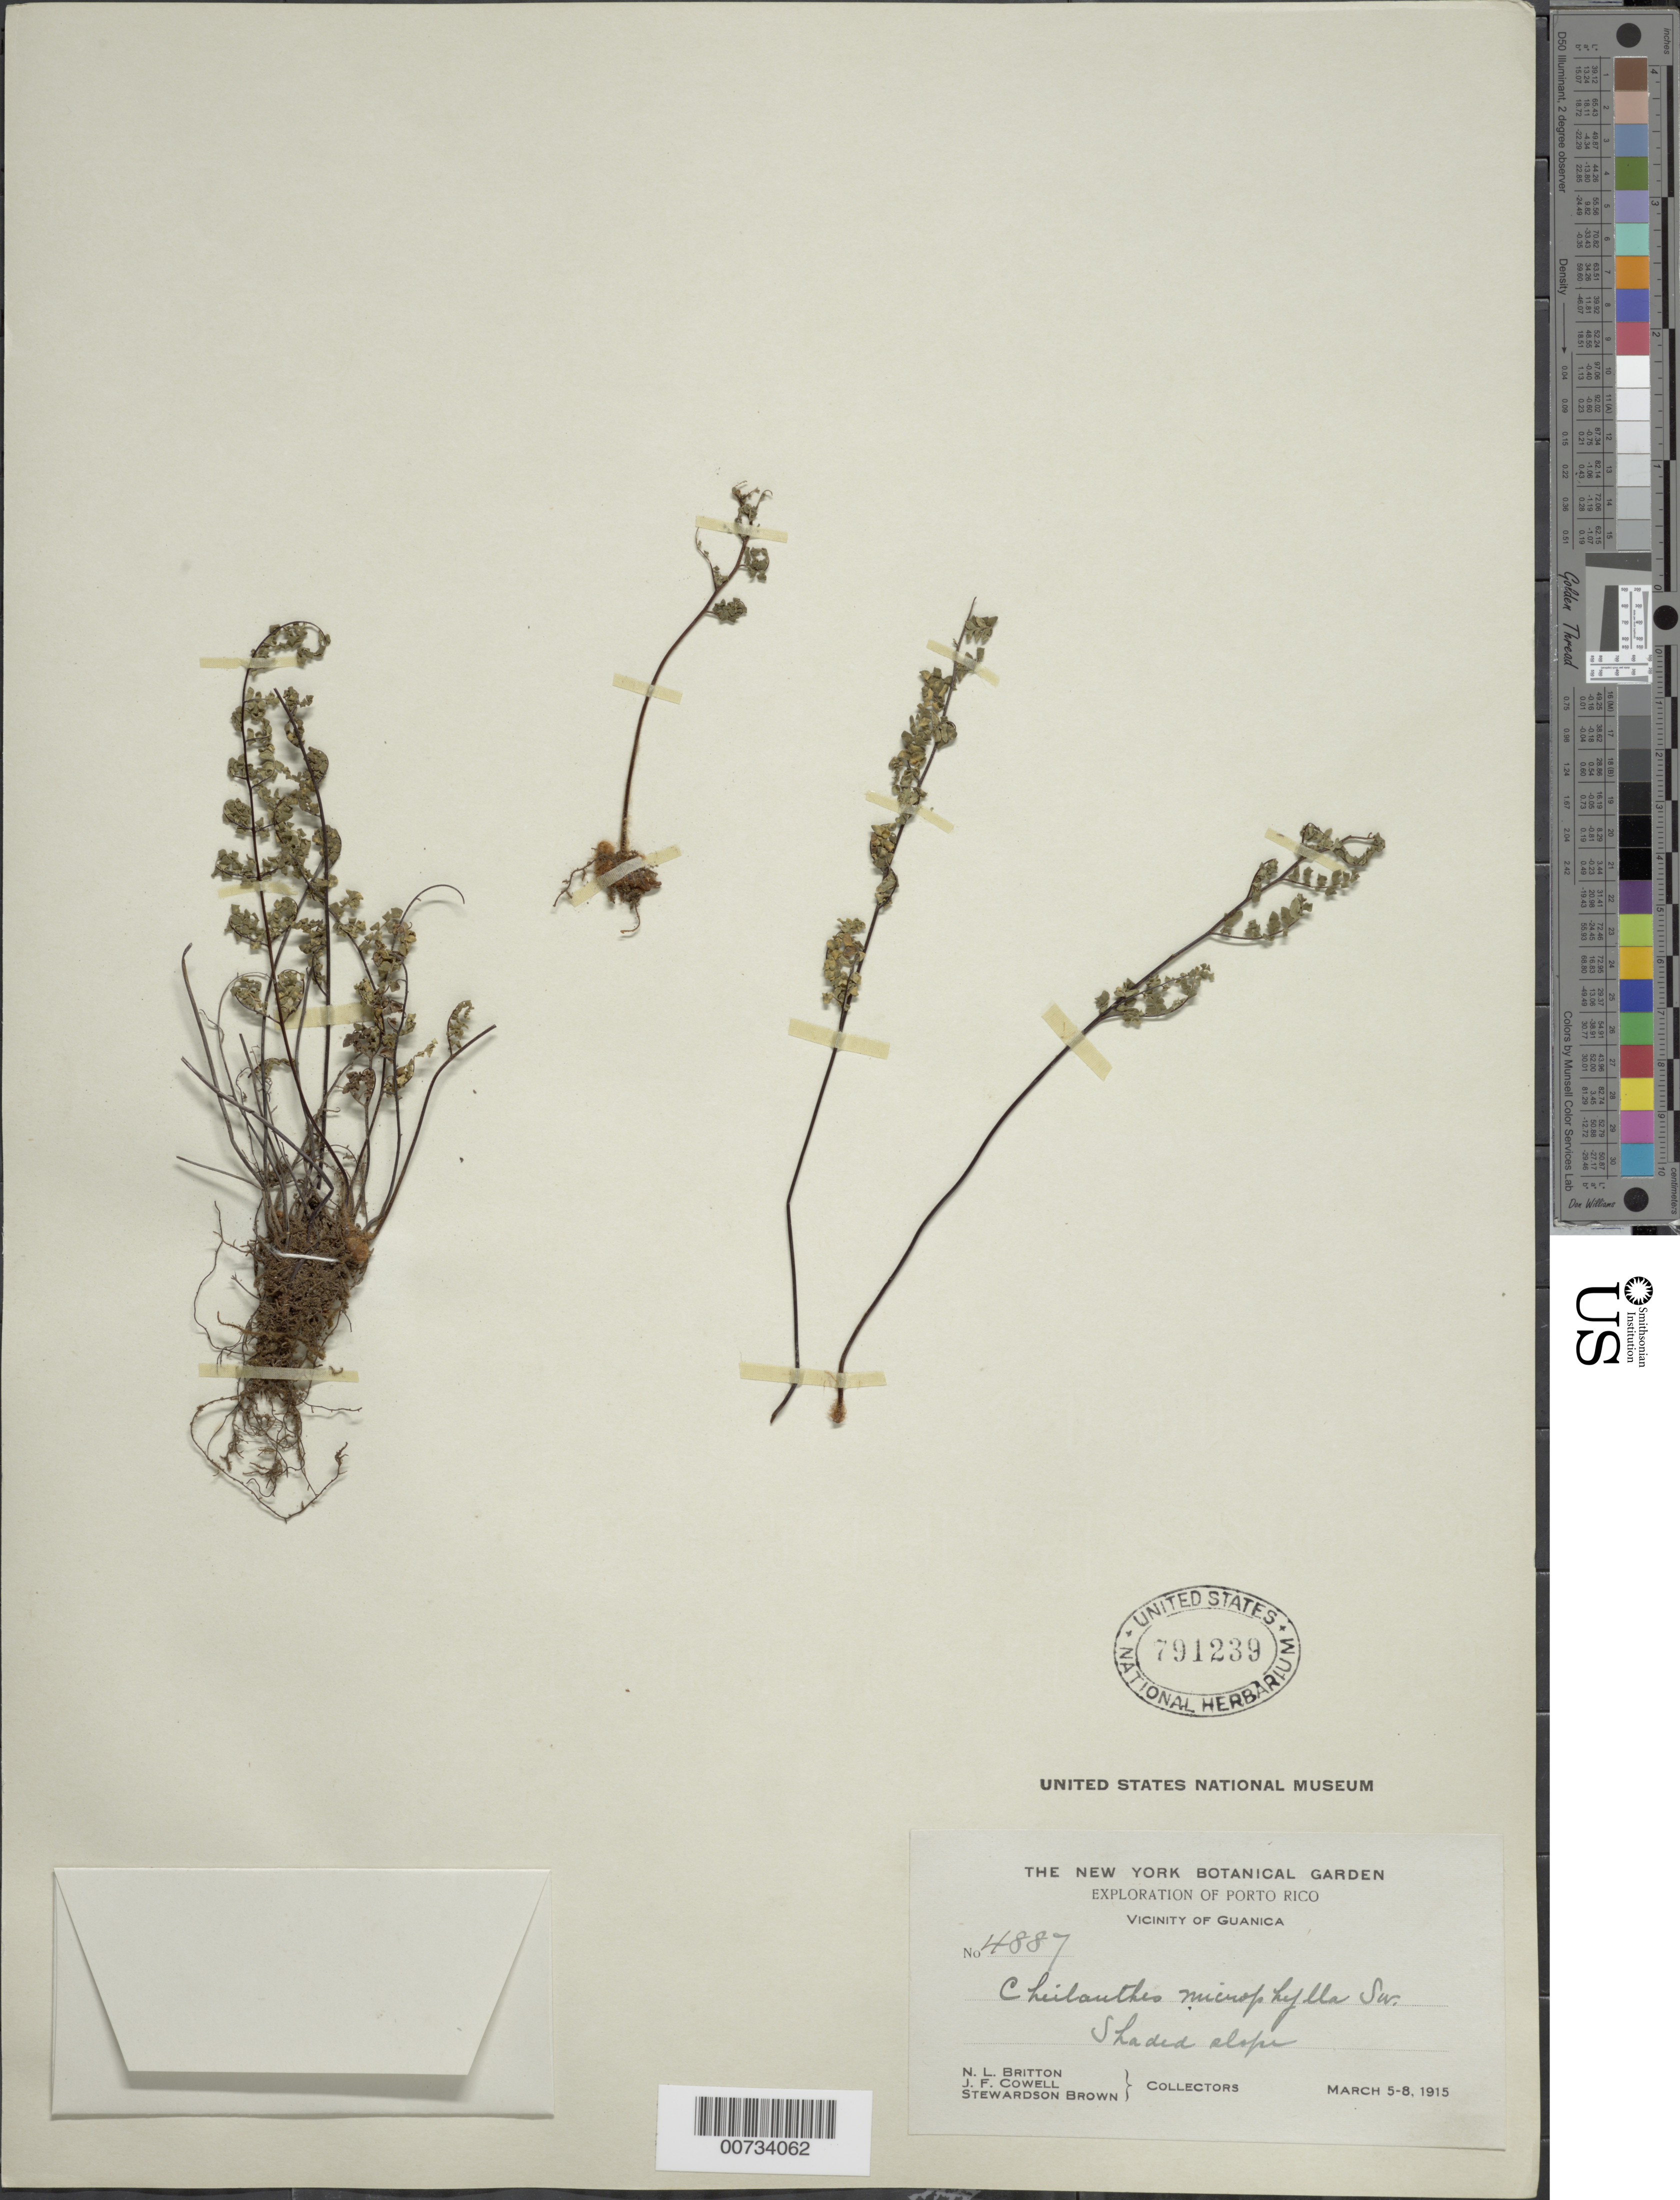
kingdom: Plantae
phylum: Tracheophyta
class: Polypodiopsida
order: Polypodiales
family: Pteridaceae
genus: Myriopteris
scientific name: Myriopteris microphylla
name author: (Sw.) Grusz & Windham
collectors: N. Britton, J. F. Cowell & S. Brown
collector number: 4887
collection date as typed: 05 Mar 1915 to 08 Mar 1915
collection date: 1915-03-05/1915-03-08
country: Puerto Rico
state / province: Guánica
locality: Guanica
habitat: Shaded slope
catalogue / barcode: US 791239